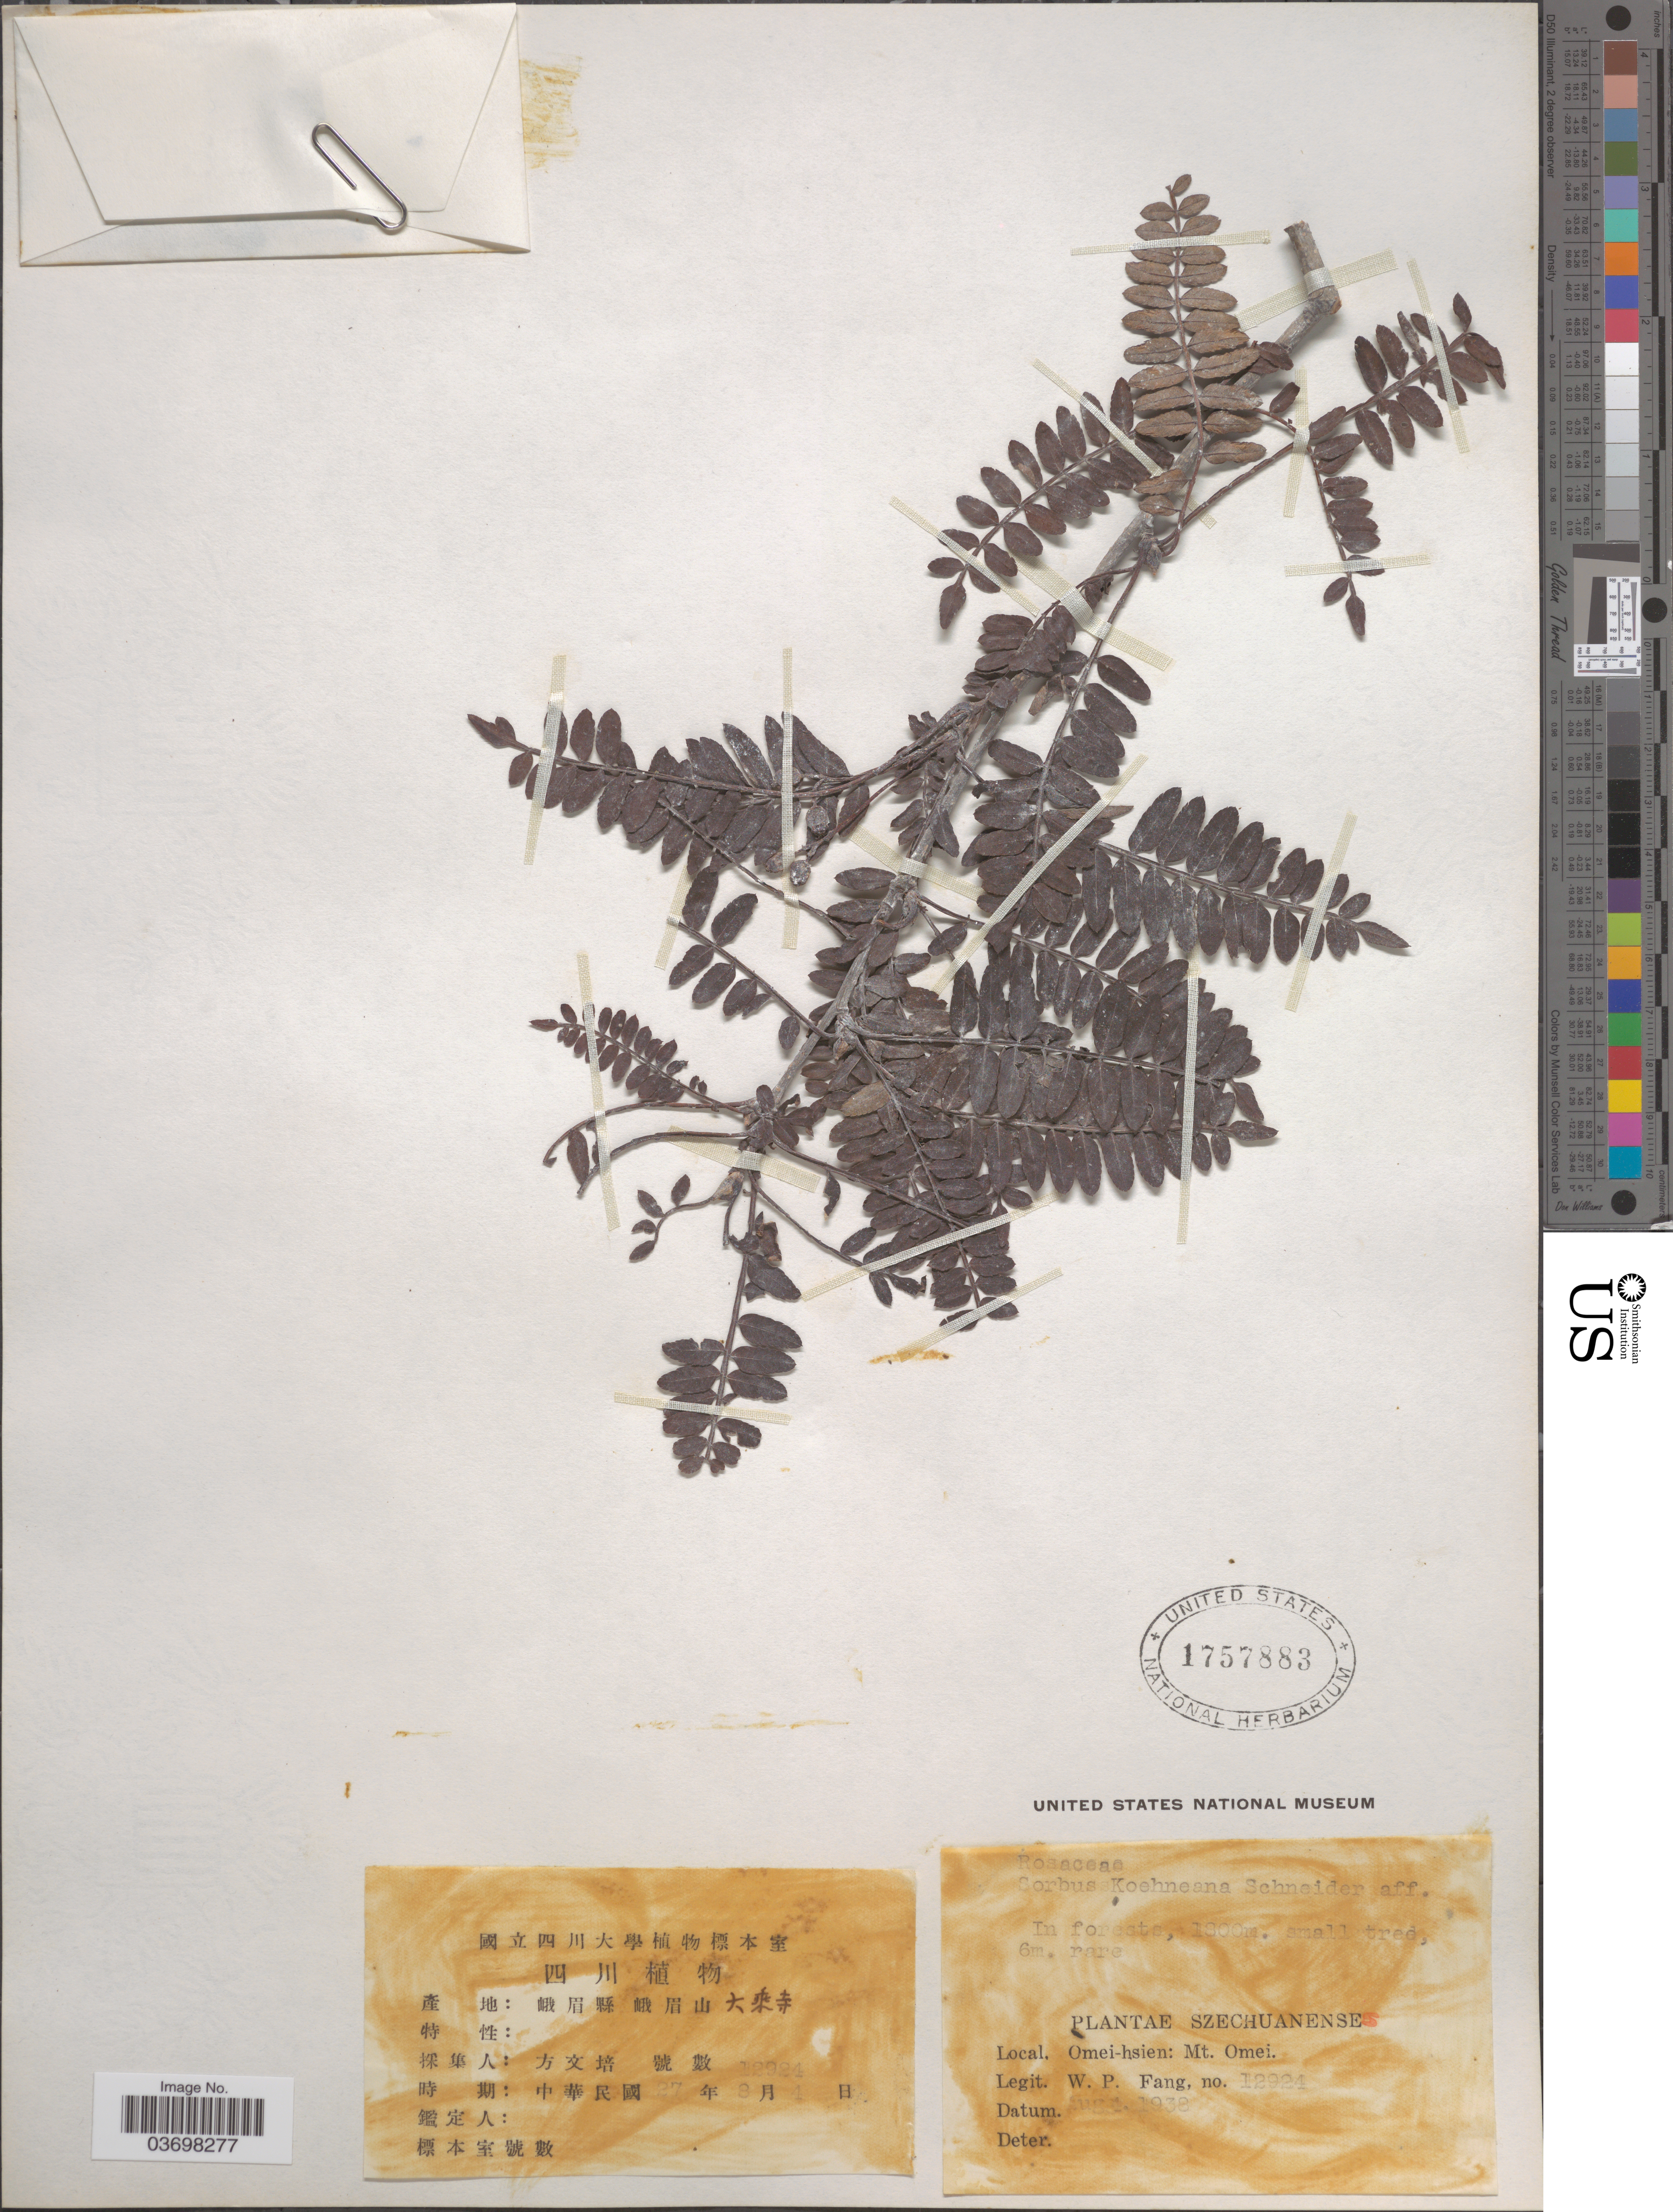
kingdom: Plantae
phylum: Tracheophyta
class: Magnoliopsida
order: Rosales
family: Rosaceae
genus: Sorbus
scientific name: Sorbus koehneana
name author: C.K. Schneid.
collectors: W. P. Fang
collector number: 12924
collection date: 1938-08-01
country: China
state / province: Sichuan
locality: Szechuanense. Omei-hsien: Mt. Omei.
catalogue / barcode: US 1757883